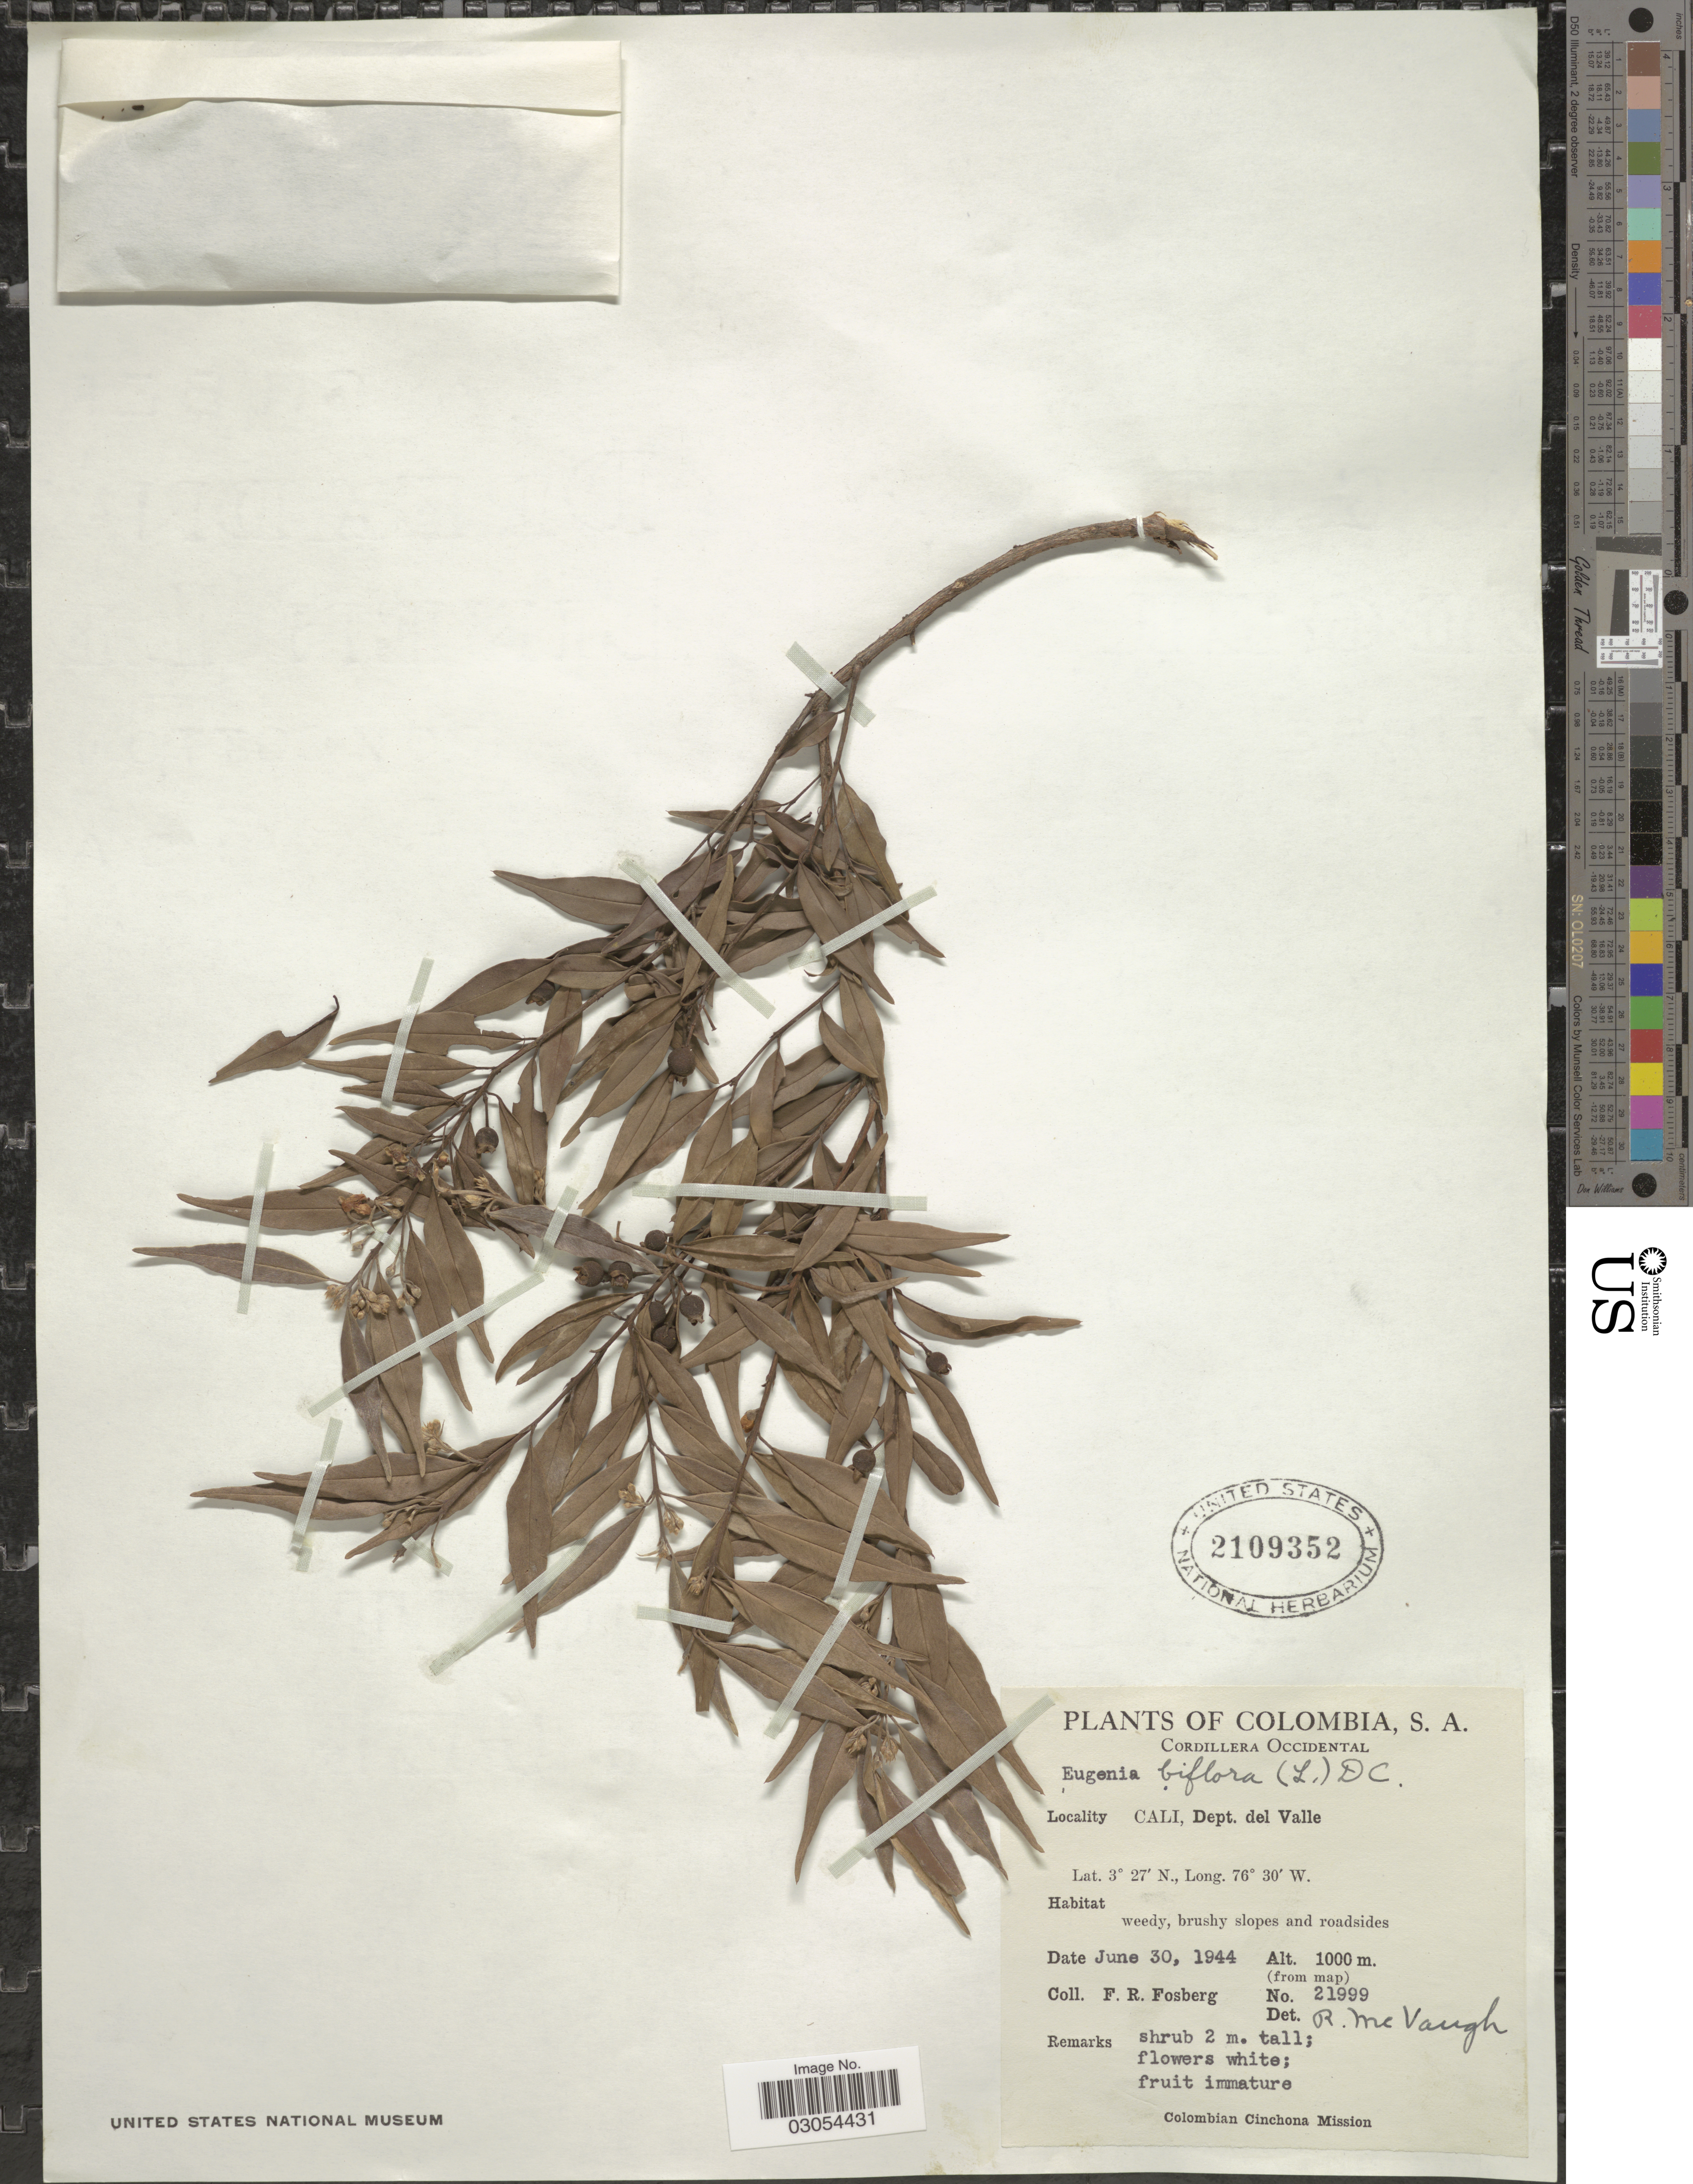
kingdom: Plantae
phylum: Tracheophyta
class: Magnoliopsida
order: Myrtales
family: Myrtaceae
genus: Eugenia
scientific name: Eugenia biflora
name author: (L.) DC.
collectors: F. R. Fosberg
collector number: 21999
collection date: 1944-06-30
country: Colombia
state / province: Valle del Cauca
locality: Cordillera Occidental. Cali, Dept. del Valle.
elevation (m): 1000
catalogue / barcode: US 2109352